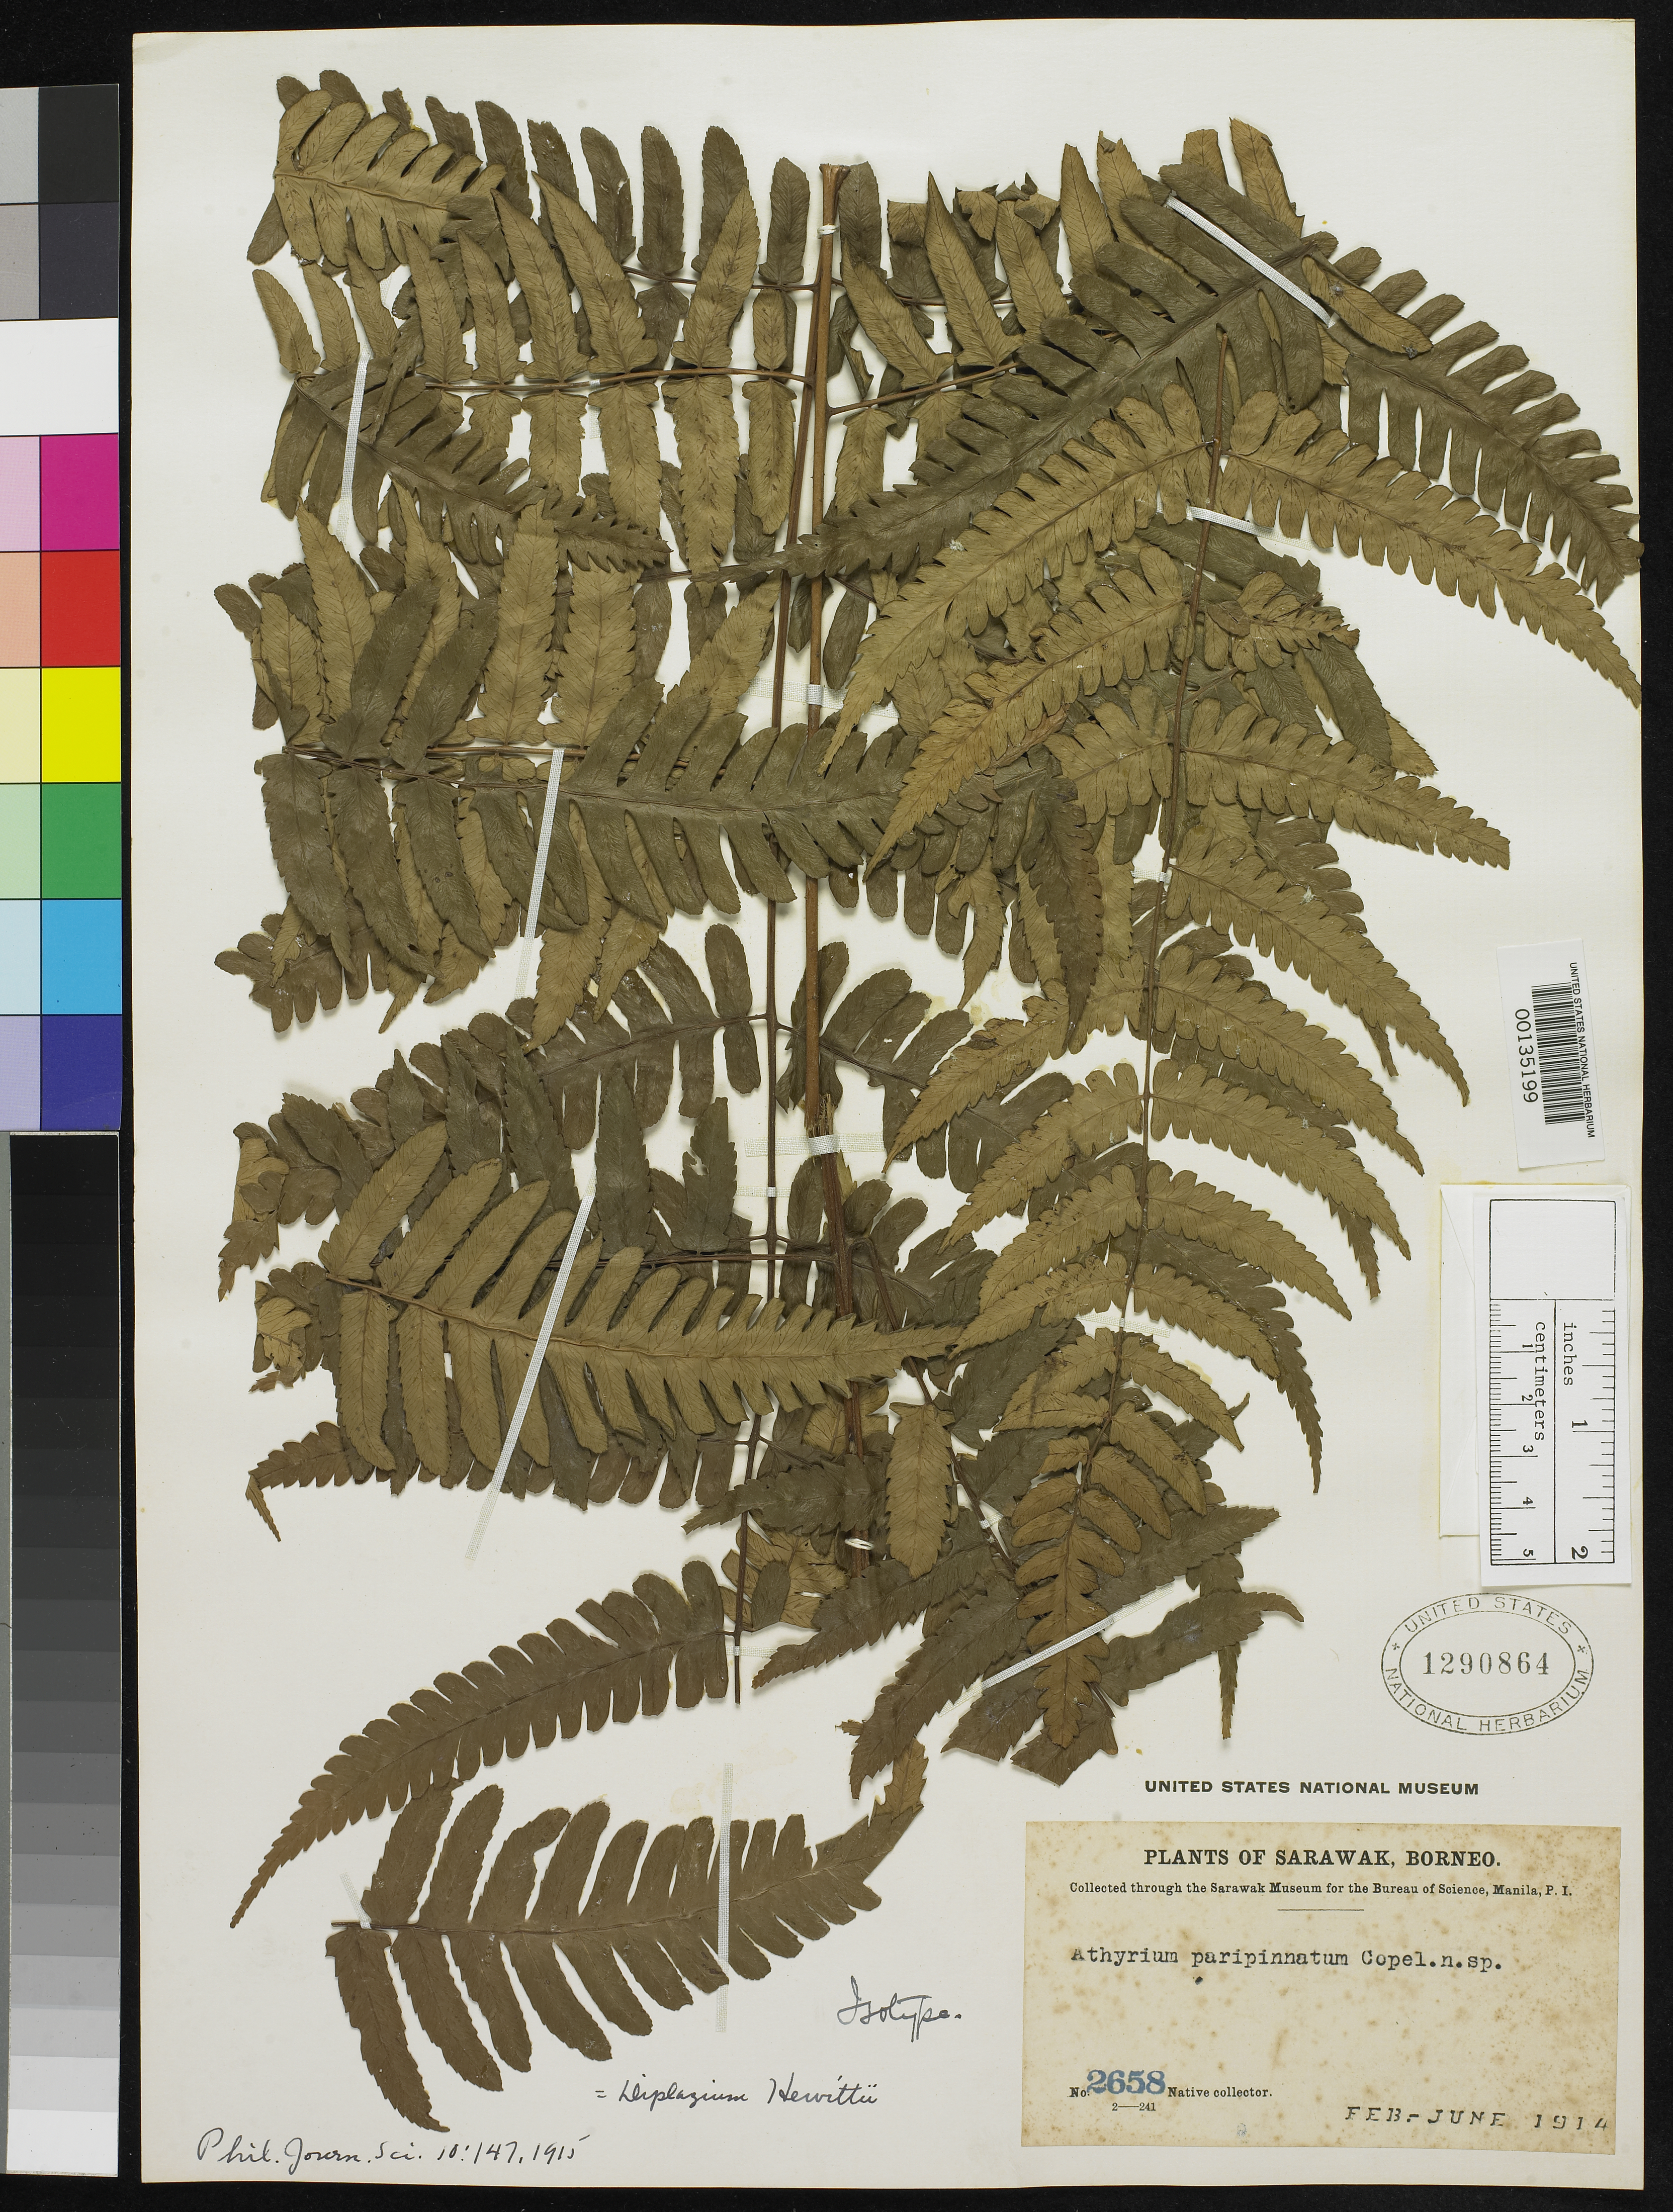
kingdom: Plantae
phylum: Tracheophyta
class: Polypodiopsida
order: Polypodiales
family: Athyriaceae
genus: Athyrium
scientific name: Athyrium paripinnatum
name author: Copel.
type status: Isotype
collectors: Native Coll.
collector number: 2658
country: Malaysia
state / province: Sarawak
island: Borneo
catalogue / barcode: US 1290864